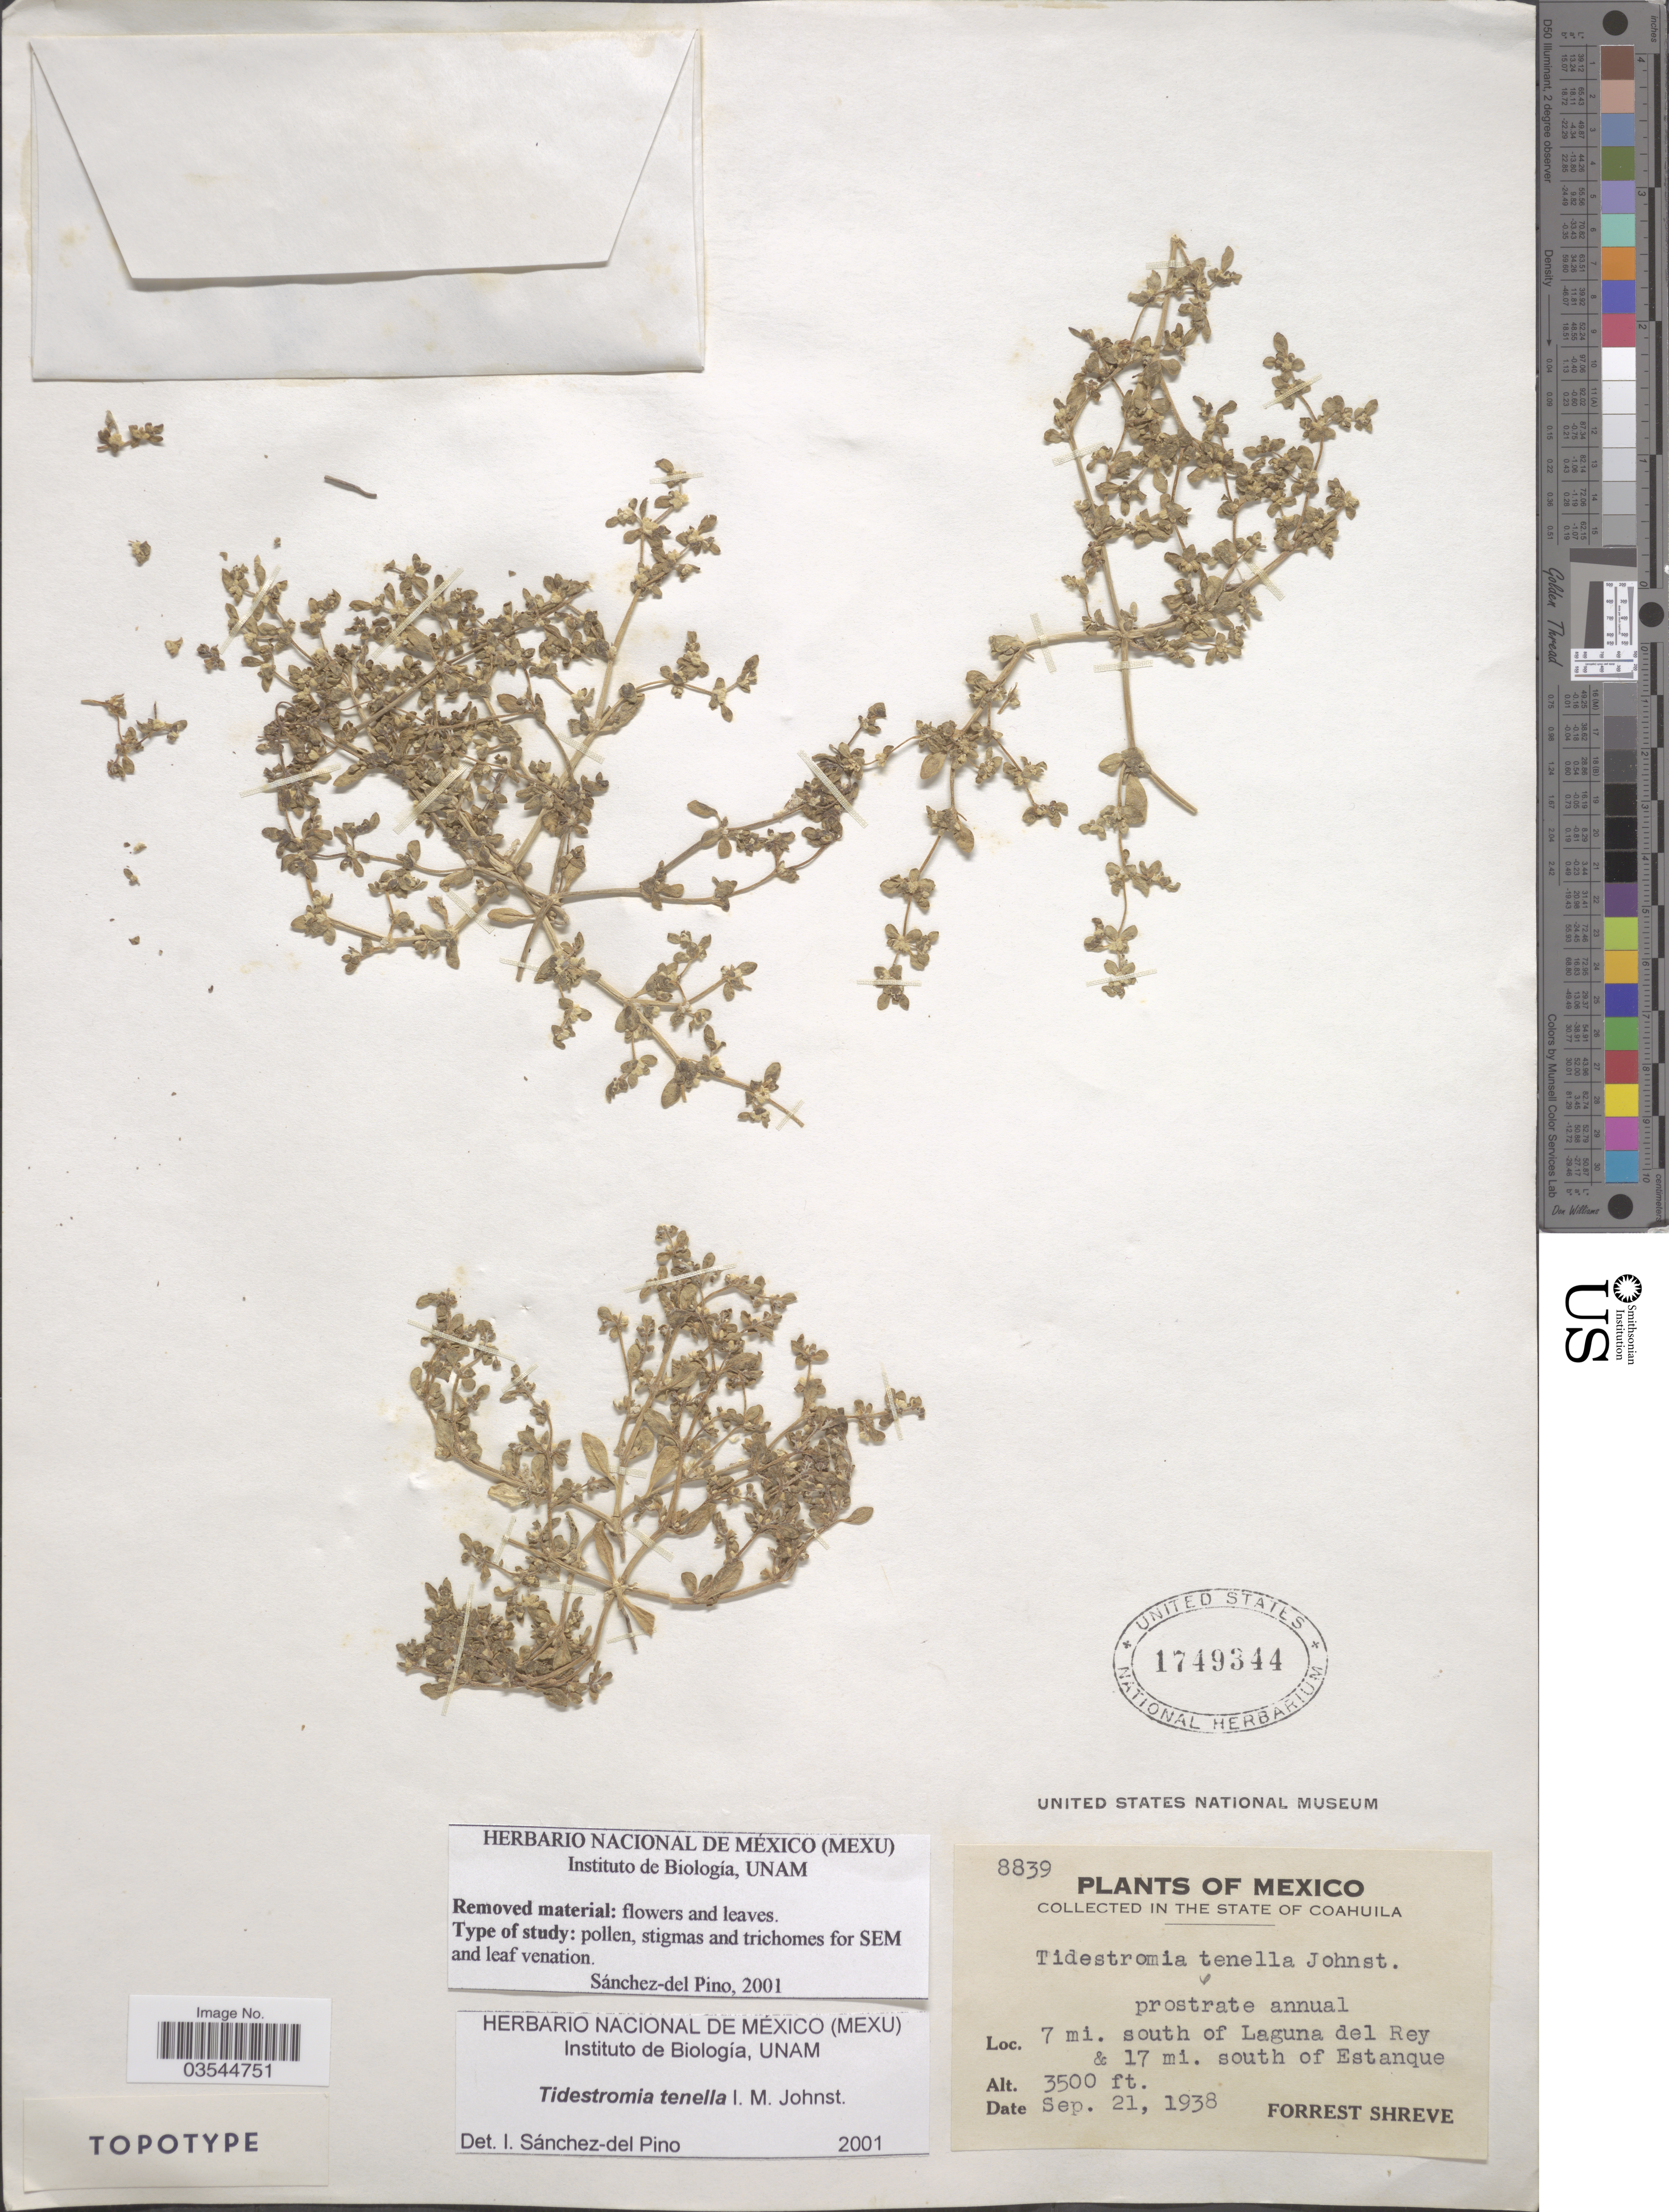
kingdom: Plantae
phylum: Tracheophyta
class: Magnoliopsida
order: Caryophyllales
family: Amaranthaceae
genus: Tidestromia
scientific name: Tidestromia tenella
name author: I.M. Johnst.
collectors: F. Shreve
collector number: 8839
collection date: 1938-09-21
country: Mexico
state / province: Coahuila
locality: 7 mi. south of Laguna del Rey & 17 mi. south of Estanque.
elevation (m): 1067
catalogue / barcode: US 1749344